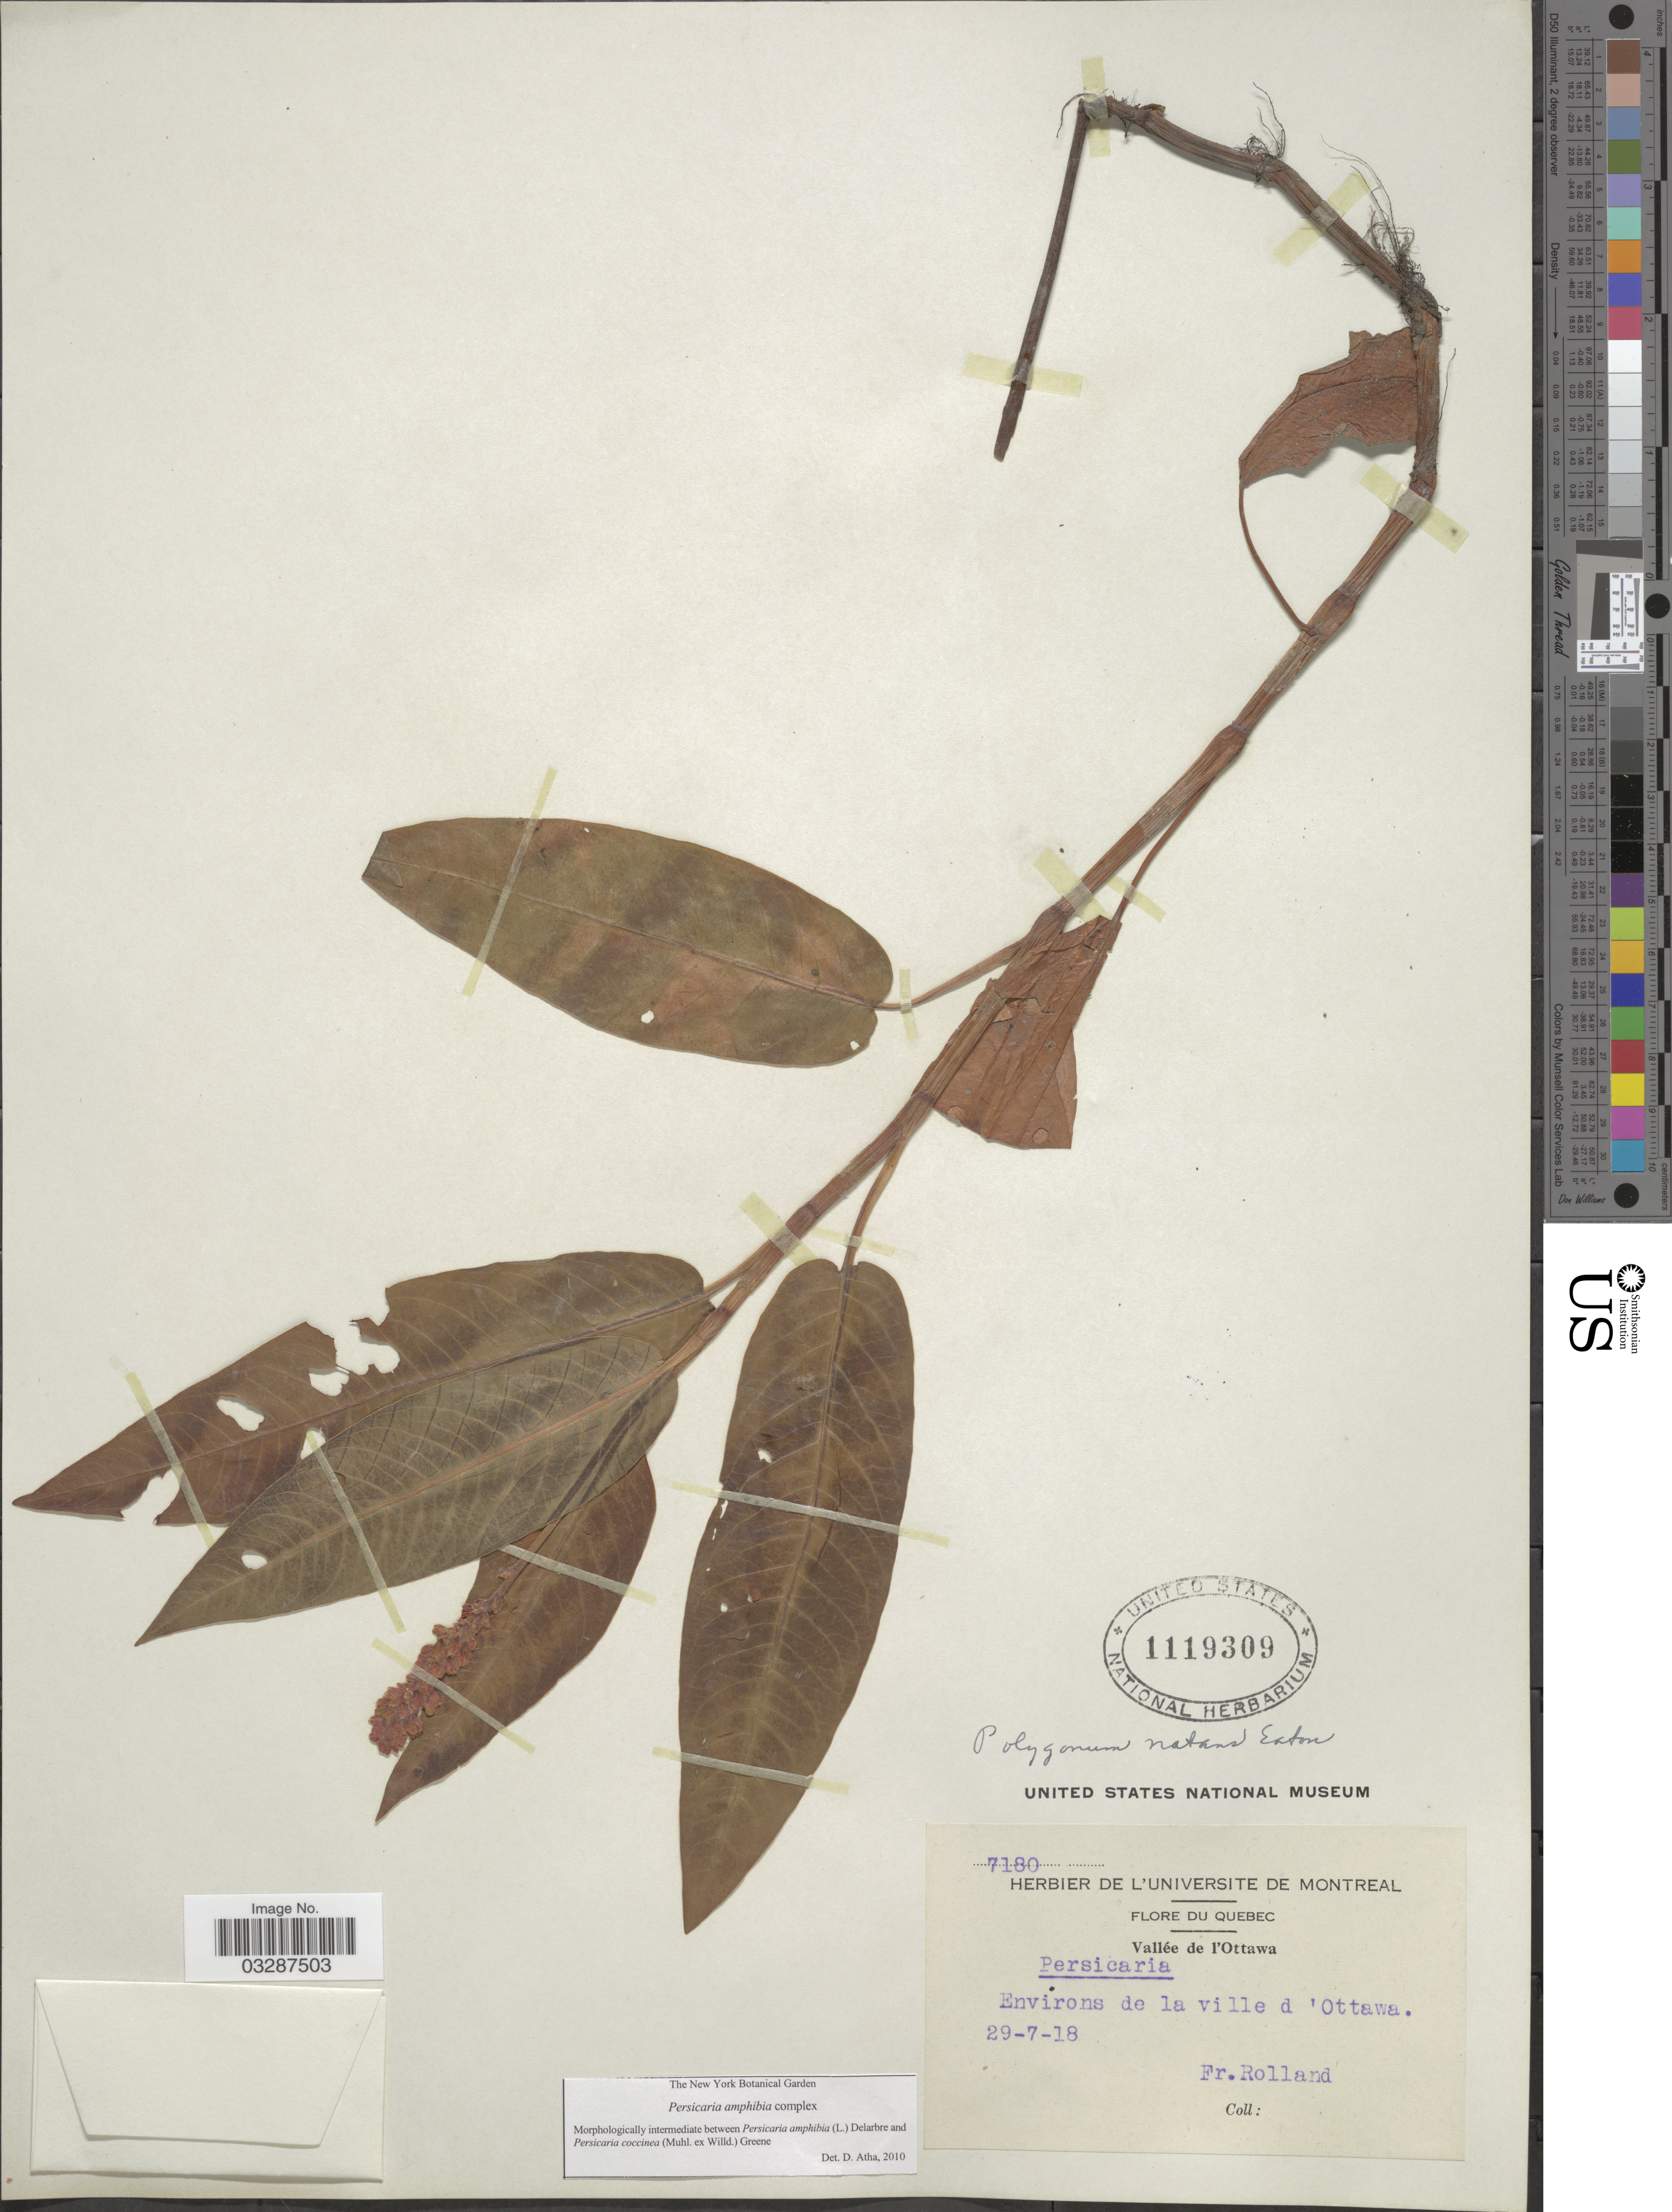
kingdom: Plantae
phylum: Tracheophyta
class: Magnoliopsida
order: Caryophyllales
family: Polygonaceae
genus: Persicaria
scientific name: Persicaria amphibia complex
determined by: Atha, D. E.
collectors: F. Rolland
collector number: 7180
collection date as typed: Transcribed d/m/y: 29/7/18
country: Canada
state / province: Quebec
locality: Vallée de l'Ottawa. Environs de la ville d 'Ottawa.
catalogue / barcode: US 1119309